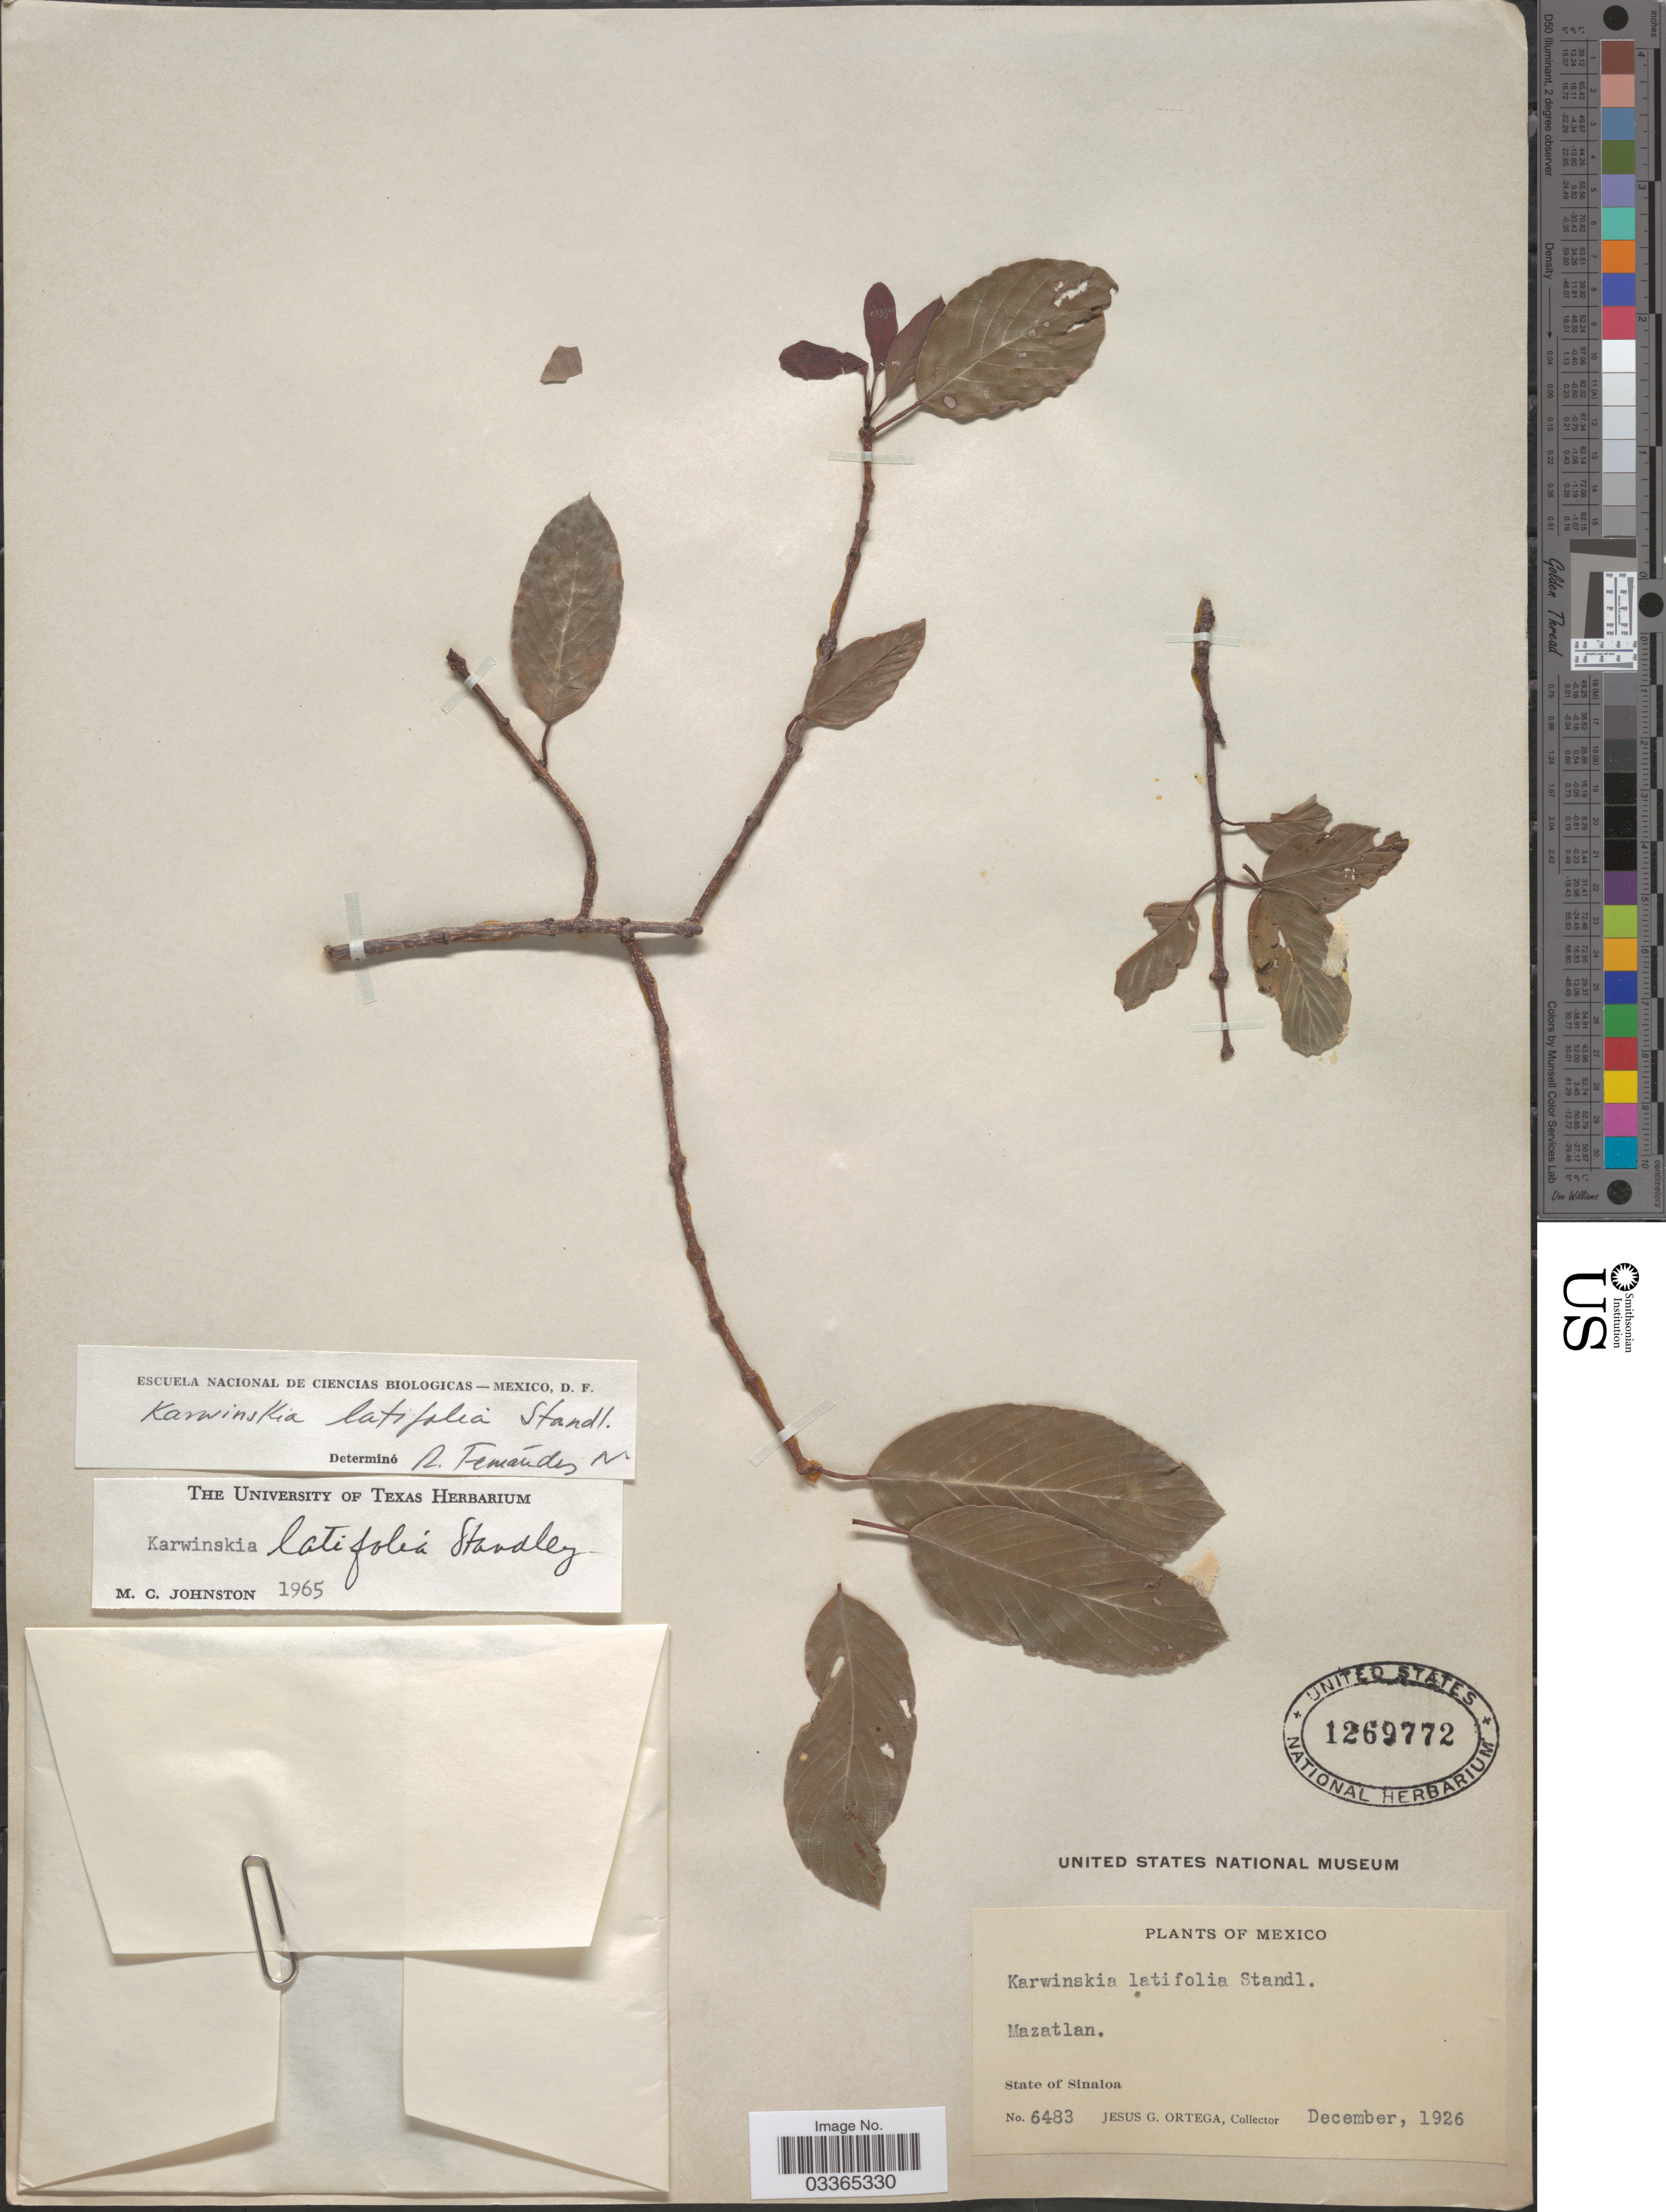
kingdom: Plantae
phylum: Tracheophyta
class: Magnoliopsida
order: Rosales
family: Rhamnaceae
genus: Karwinskia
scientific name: Karwinskia latifolia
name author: Standl.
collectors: J. Ortega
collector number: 6483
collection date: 1926-12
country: Mexico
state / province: Sinaloa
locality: Mazatlan.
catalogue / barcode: US 1269772